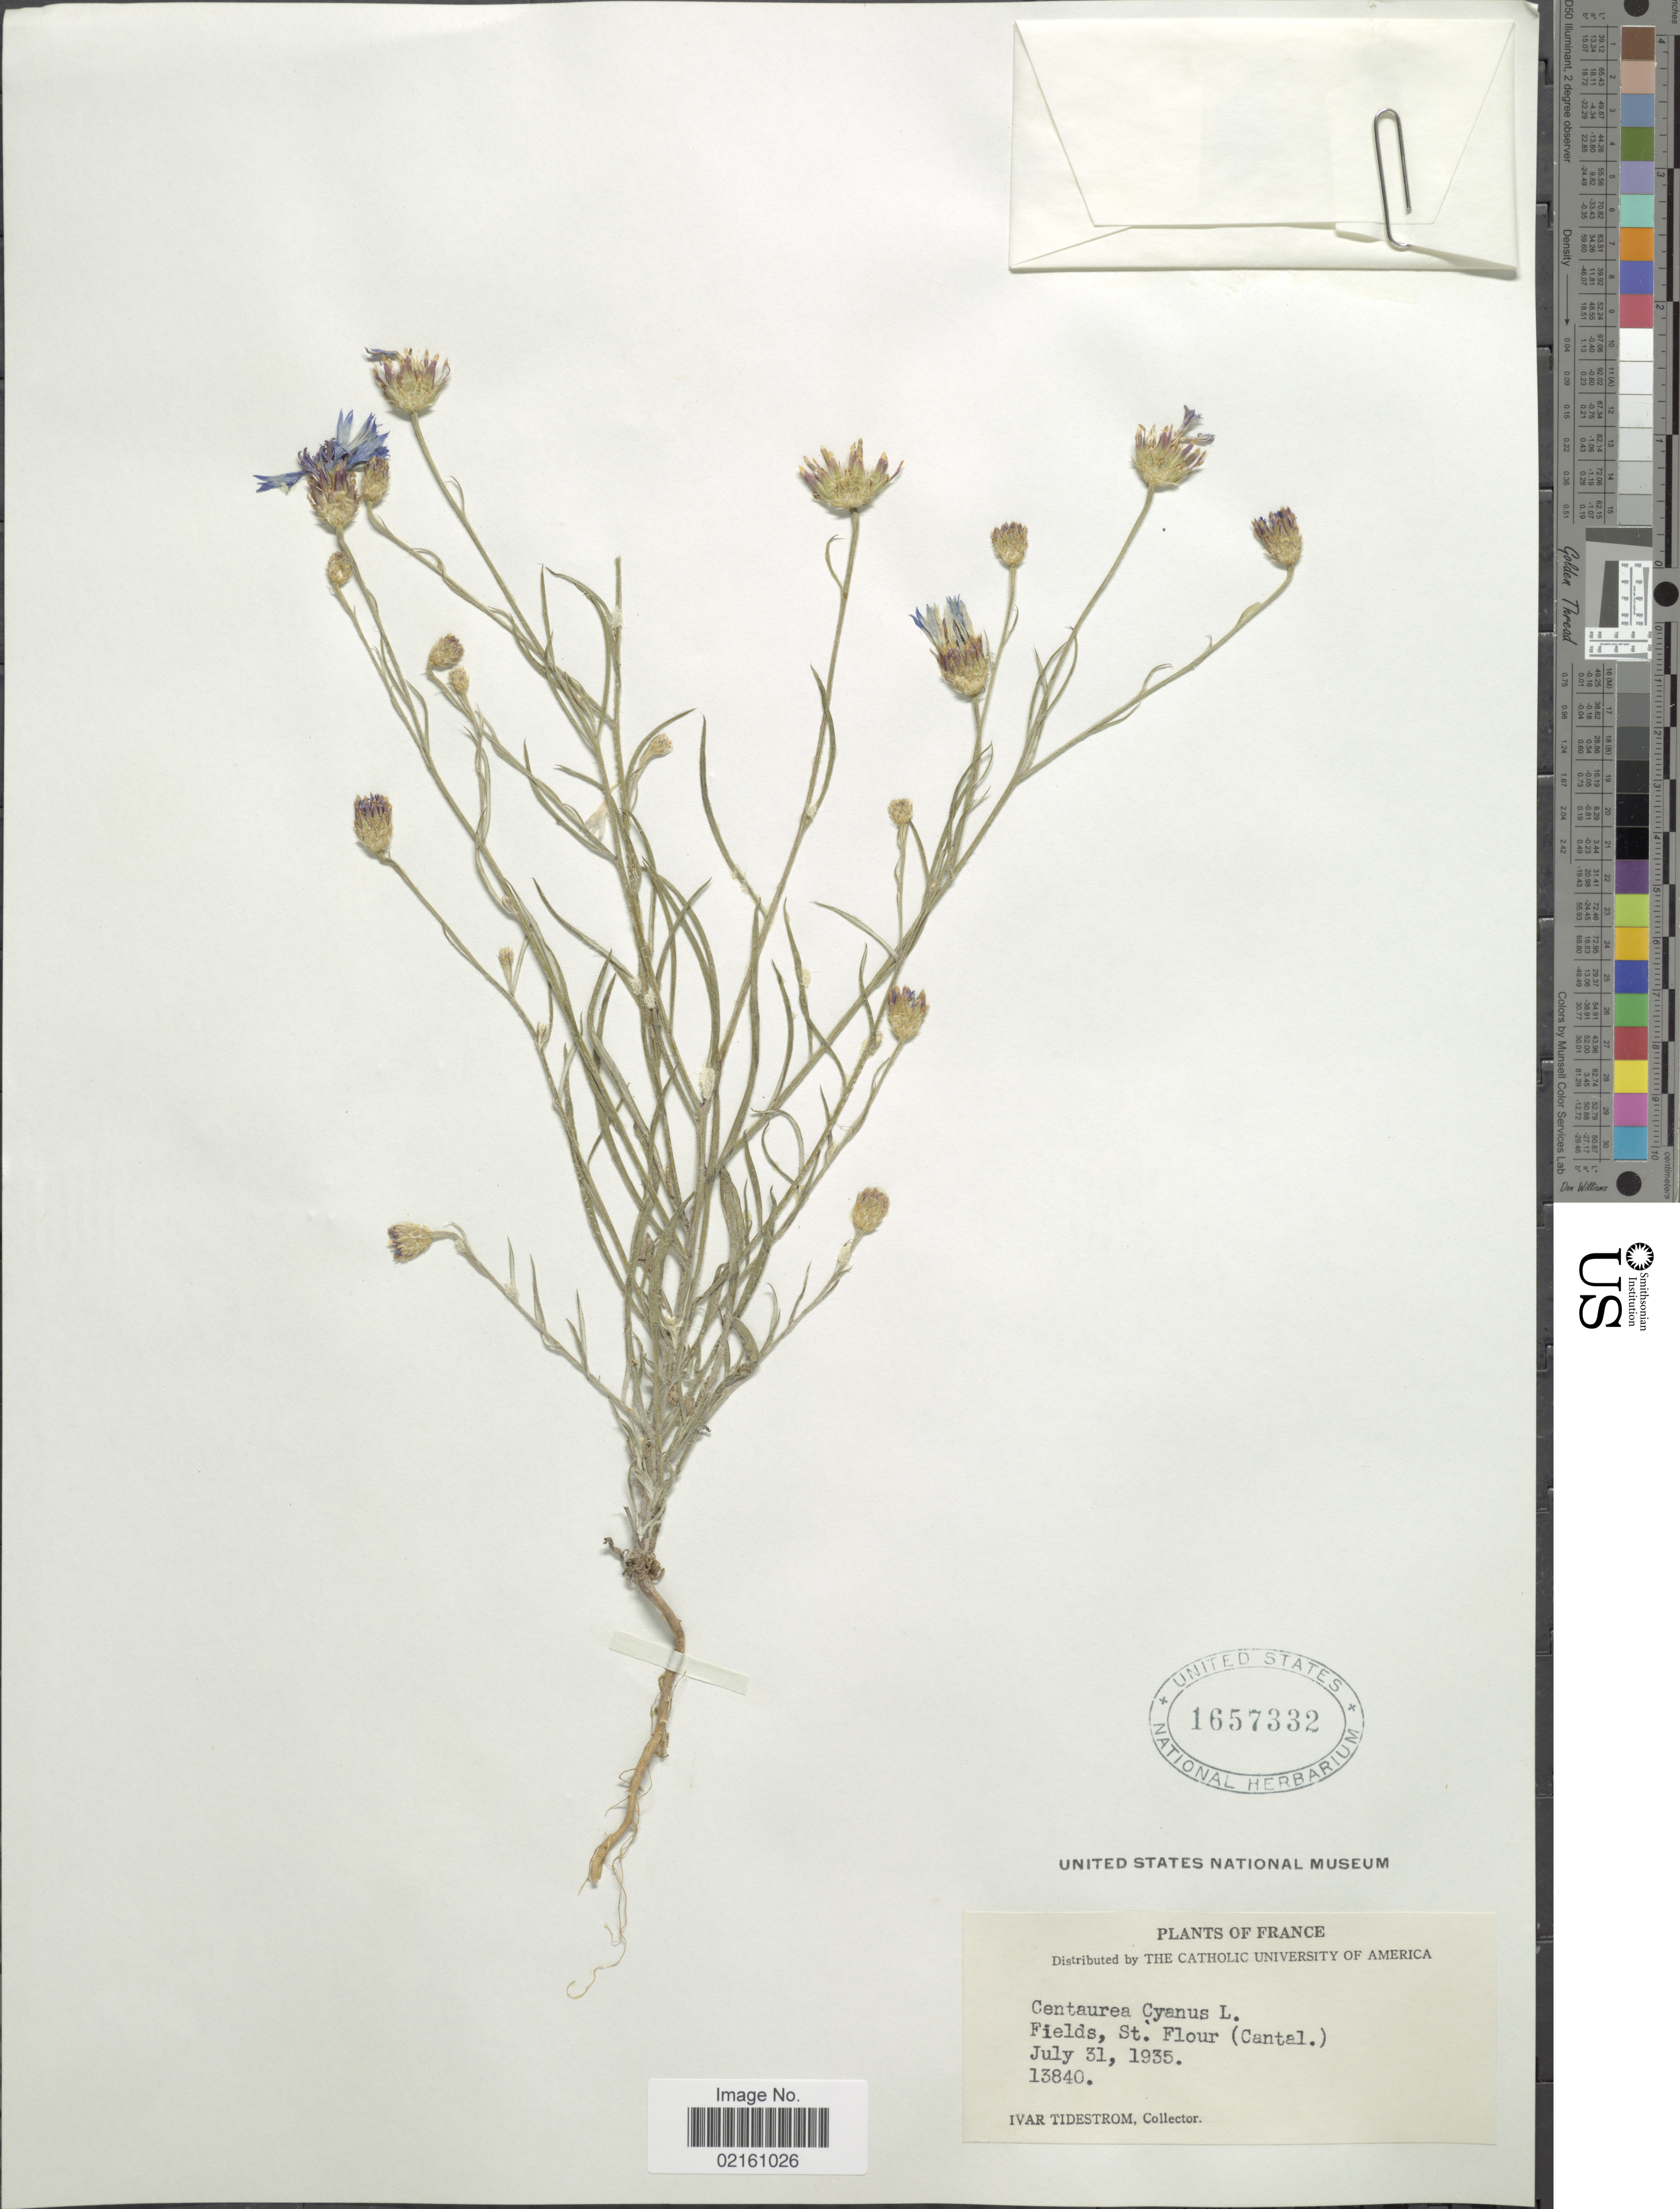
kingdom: Plantae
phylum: Tracheophyta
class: Magnoliopsida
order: Asterales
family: Asteraceae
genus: Centaurea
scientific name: Centaurea cyanus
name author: L.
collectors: I. F. Tidestrom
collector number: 13840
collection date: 1935-07-31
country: France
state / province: Auvergne-Rhône-Alpes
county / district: Cantal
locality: St. Flour (Cantal.)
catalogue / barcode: US 1657332